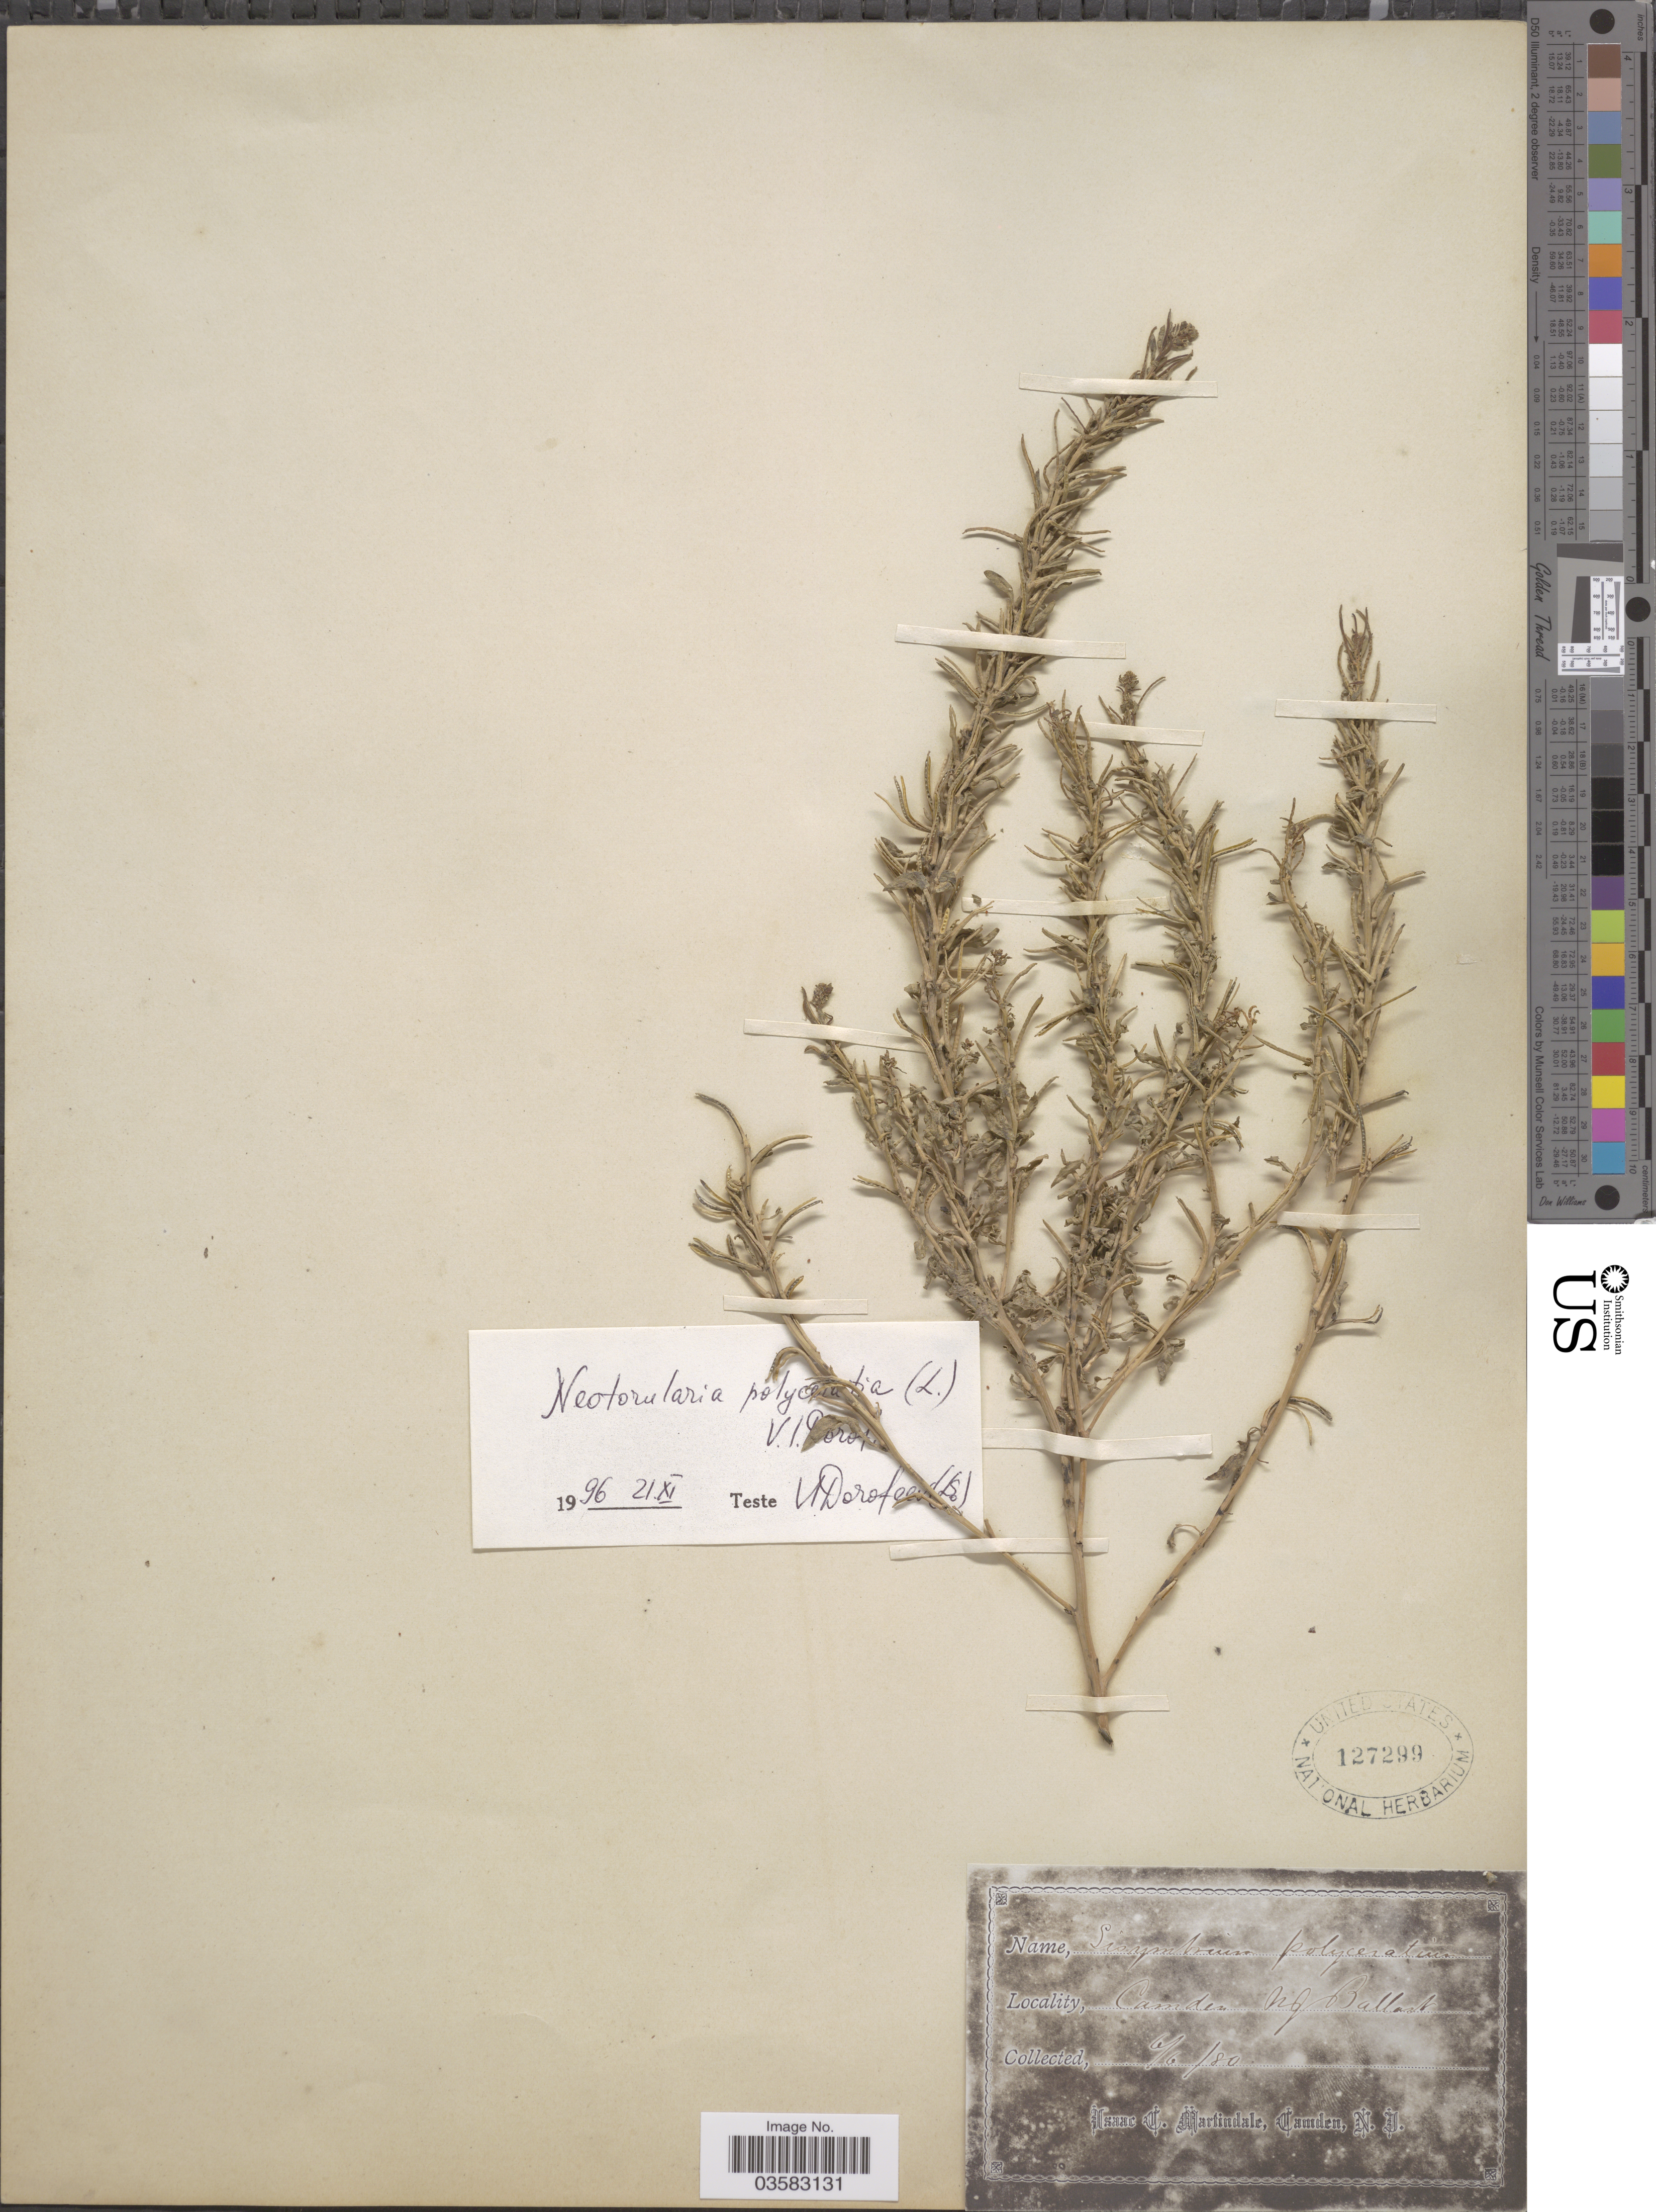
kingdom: Plantae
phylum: Tracheophyta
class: Magnoliopsida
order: Brassicales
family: Brassicaceae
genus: Sisymbrium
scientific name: Sisymbrium polyceratium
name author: L.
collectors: I. C. Martindale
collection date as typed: Transcribed d/m/y: 6/6/80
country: United States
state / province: New Jersey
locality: Camden NJ Ballast.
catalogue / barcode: US 127299